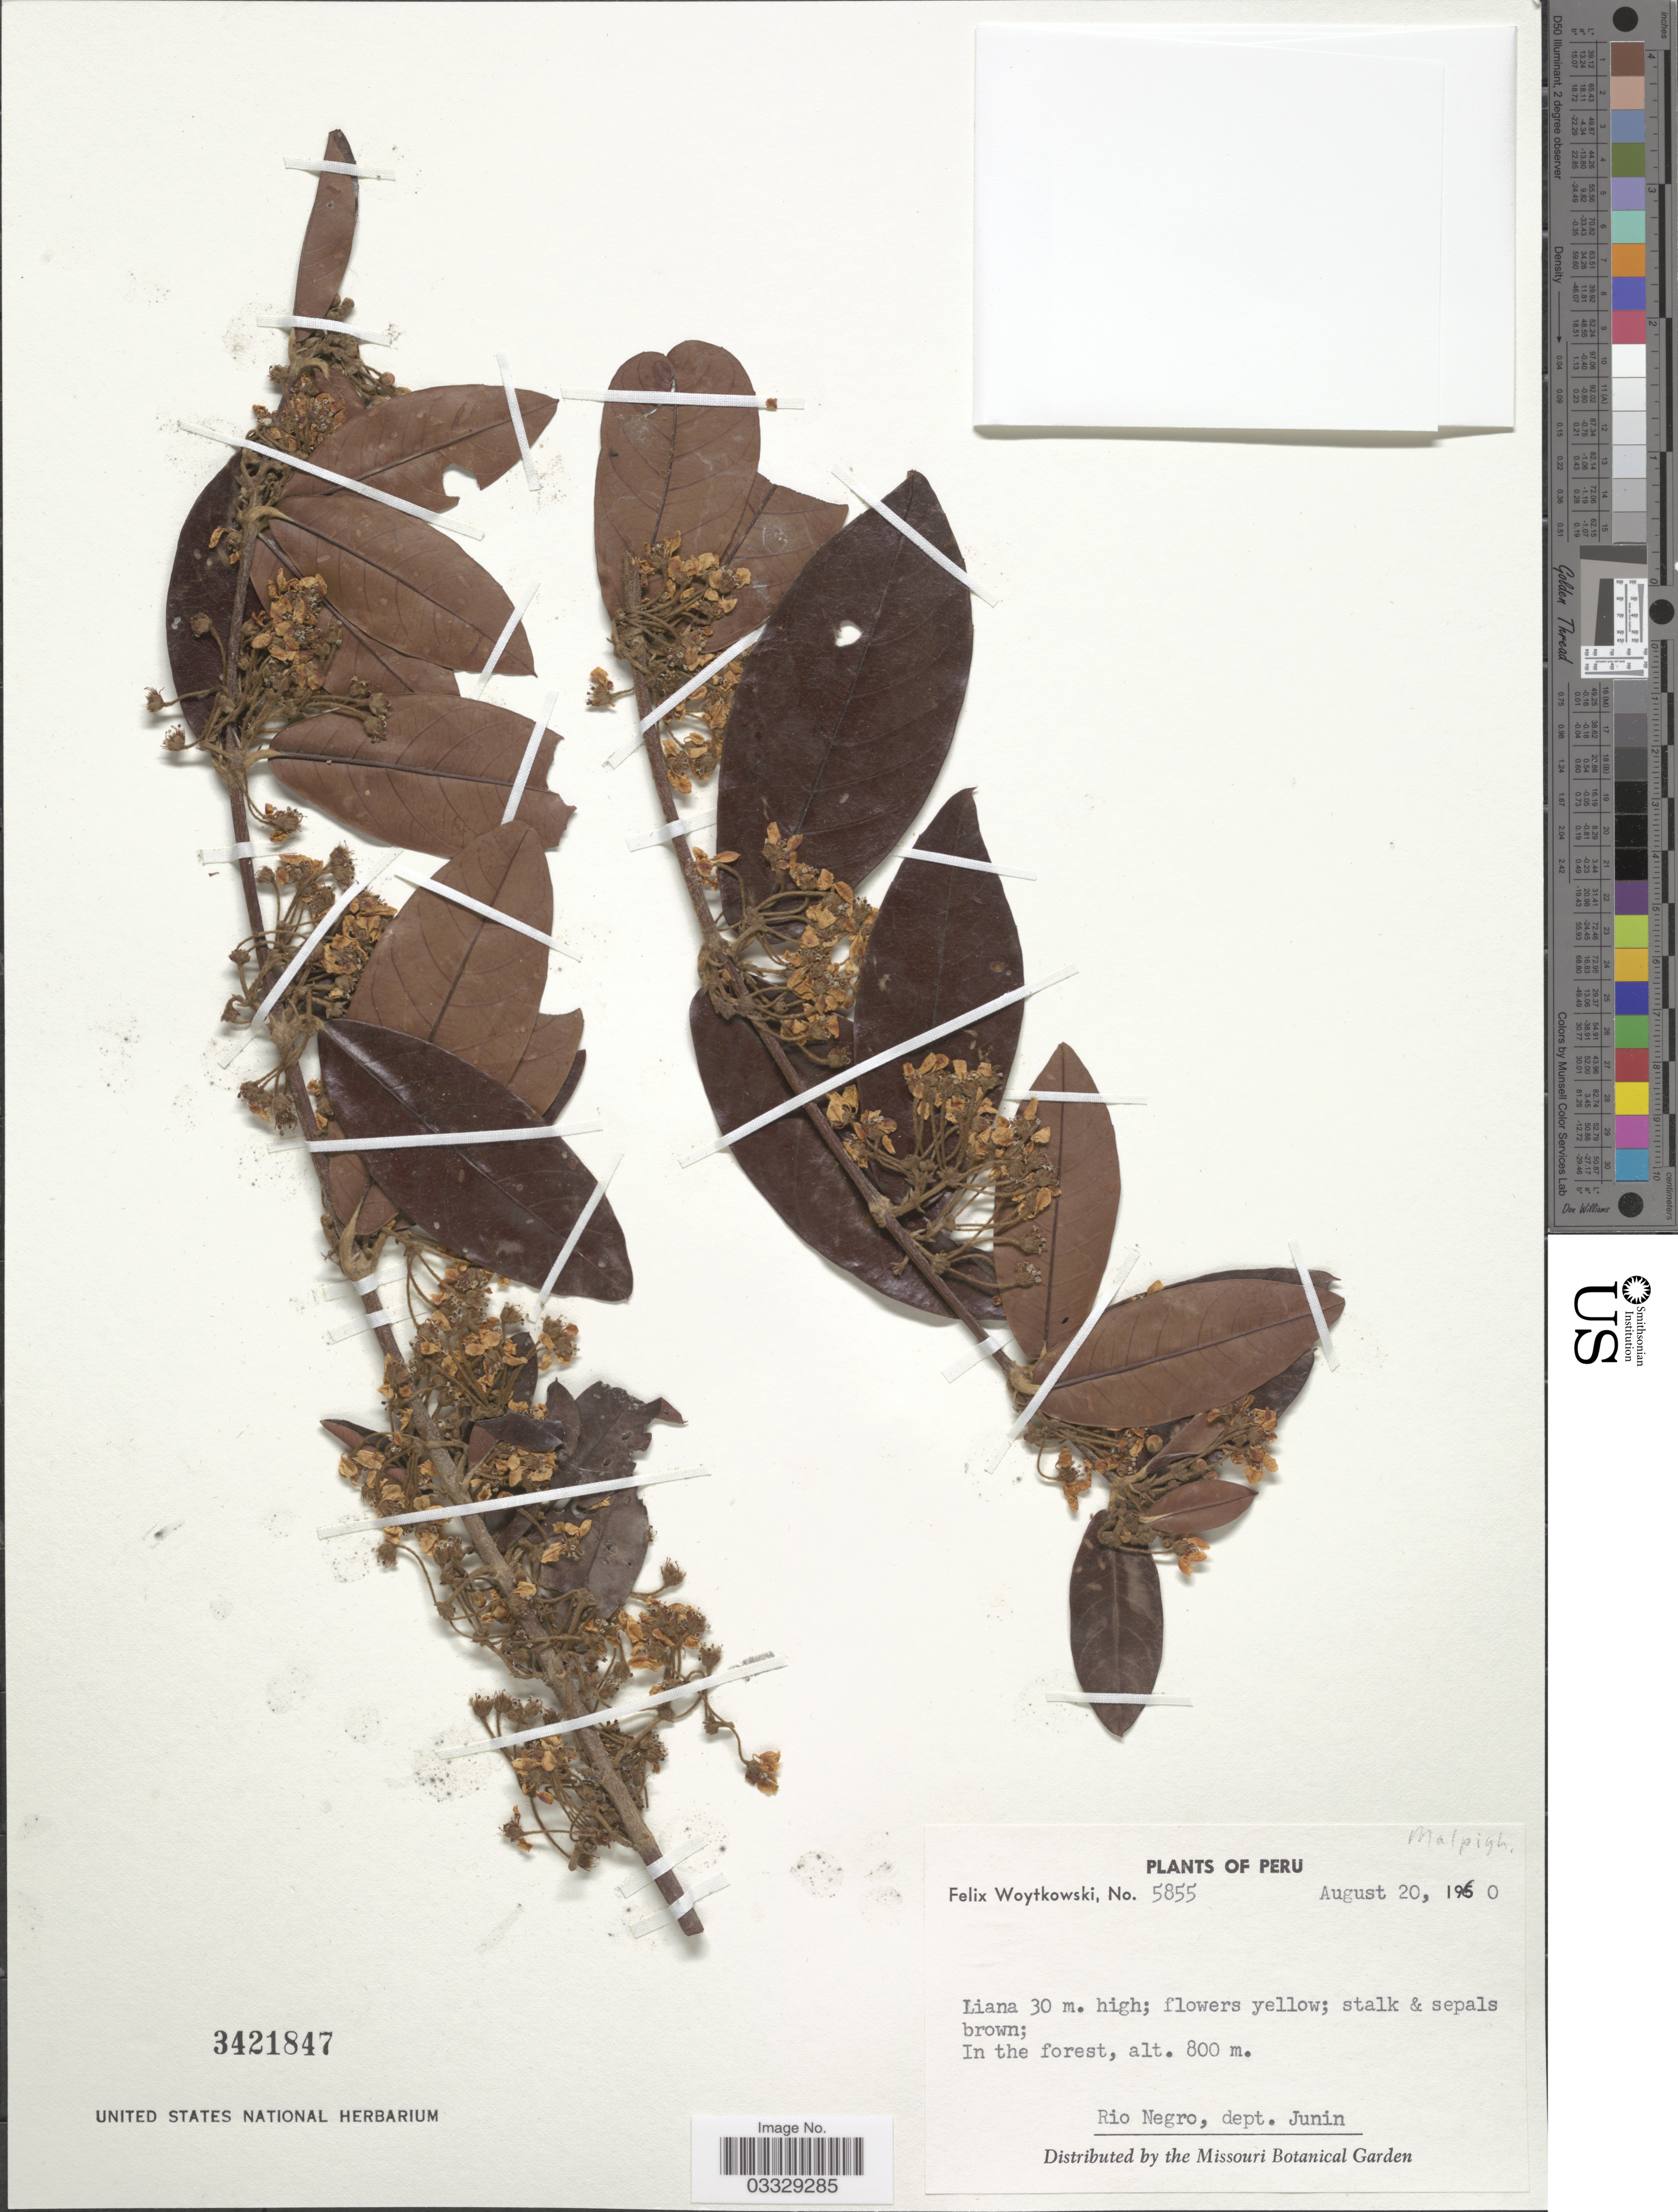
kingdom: Plantae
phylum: Tracheophyta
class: Magnoliopsida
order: Malpighiales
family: Malpighiaceae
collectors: F. Woytkowski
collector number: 5855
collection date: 1960-08-20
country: Peru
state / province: Junín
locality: Rio Negro, dept. Junin.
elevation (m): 800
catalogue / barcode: US 3421847